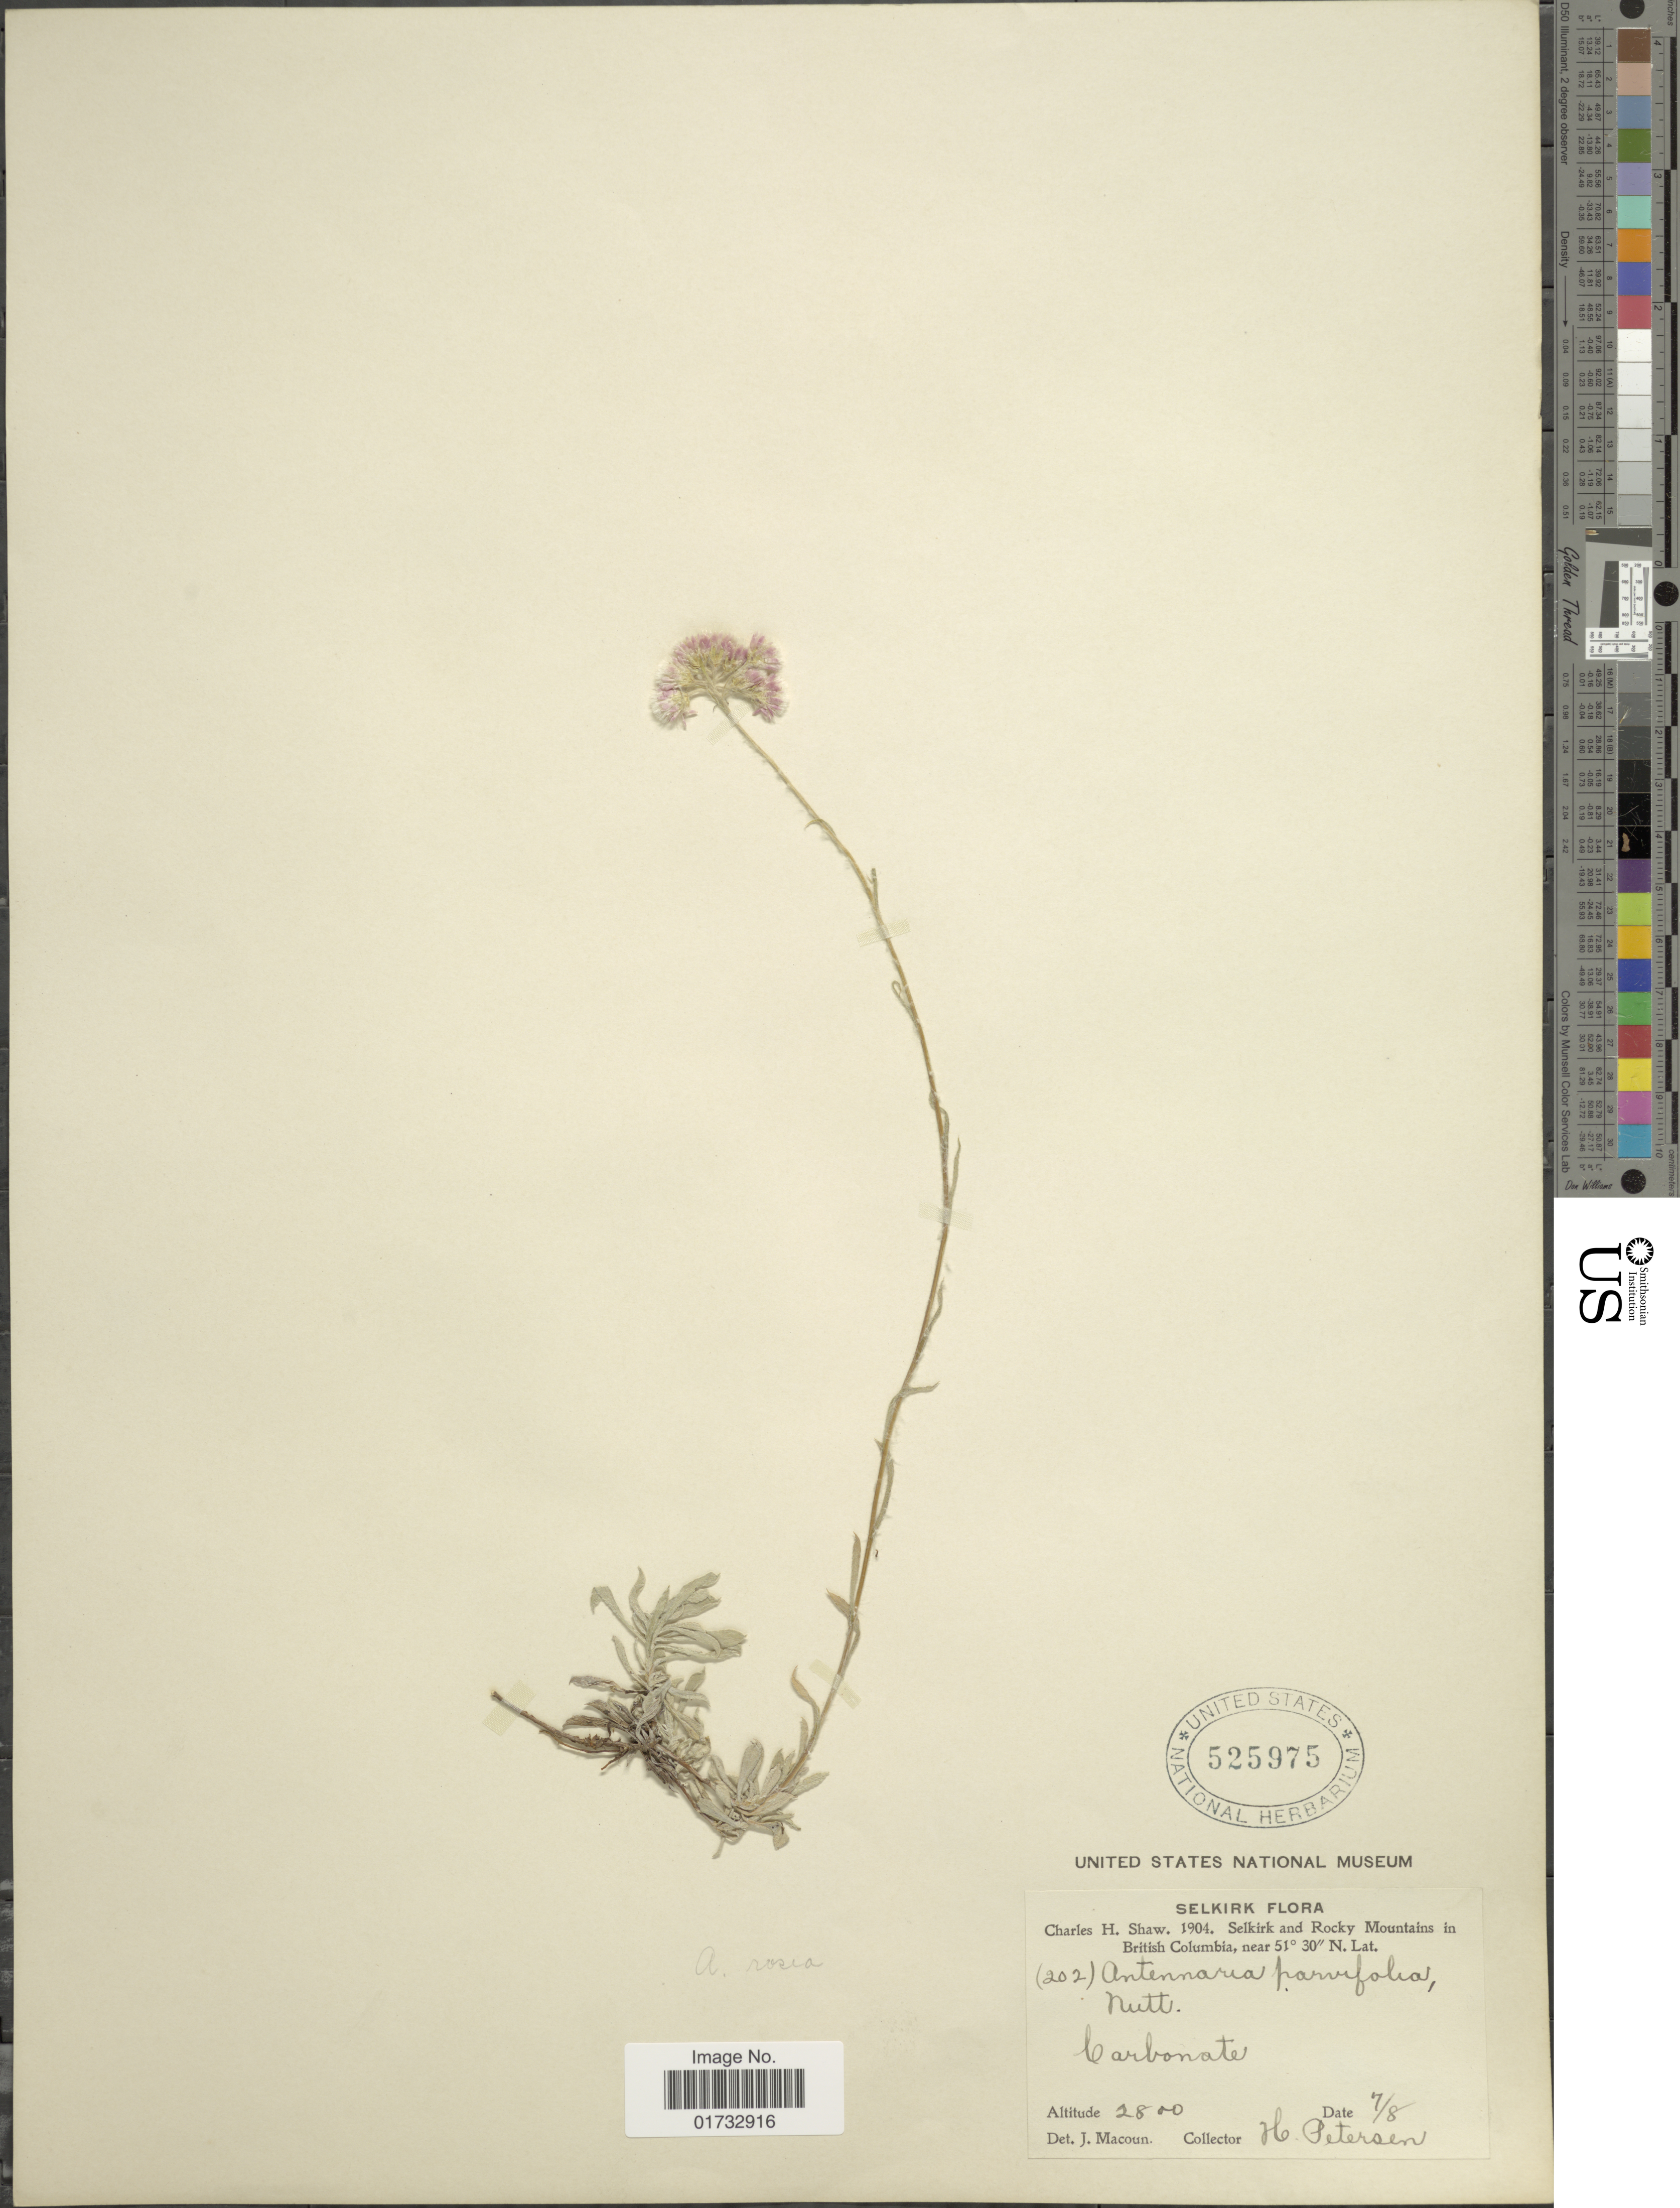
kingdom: Plantae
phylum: Tracheophyta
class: Magnoliopsida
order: Asterales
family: Asteraceae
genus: Antennaria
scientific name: Antennaria rosea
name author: Greene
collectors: H. Petersen & C. H. Shaw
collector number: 202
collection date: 1904-08-07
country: Canada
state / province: British Columbia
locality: Selkirk, Rocky Mountains, Carbonate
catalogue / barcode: US 525975